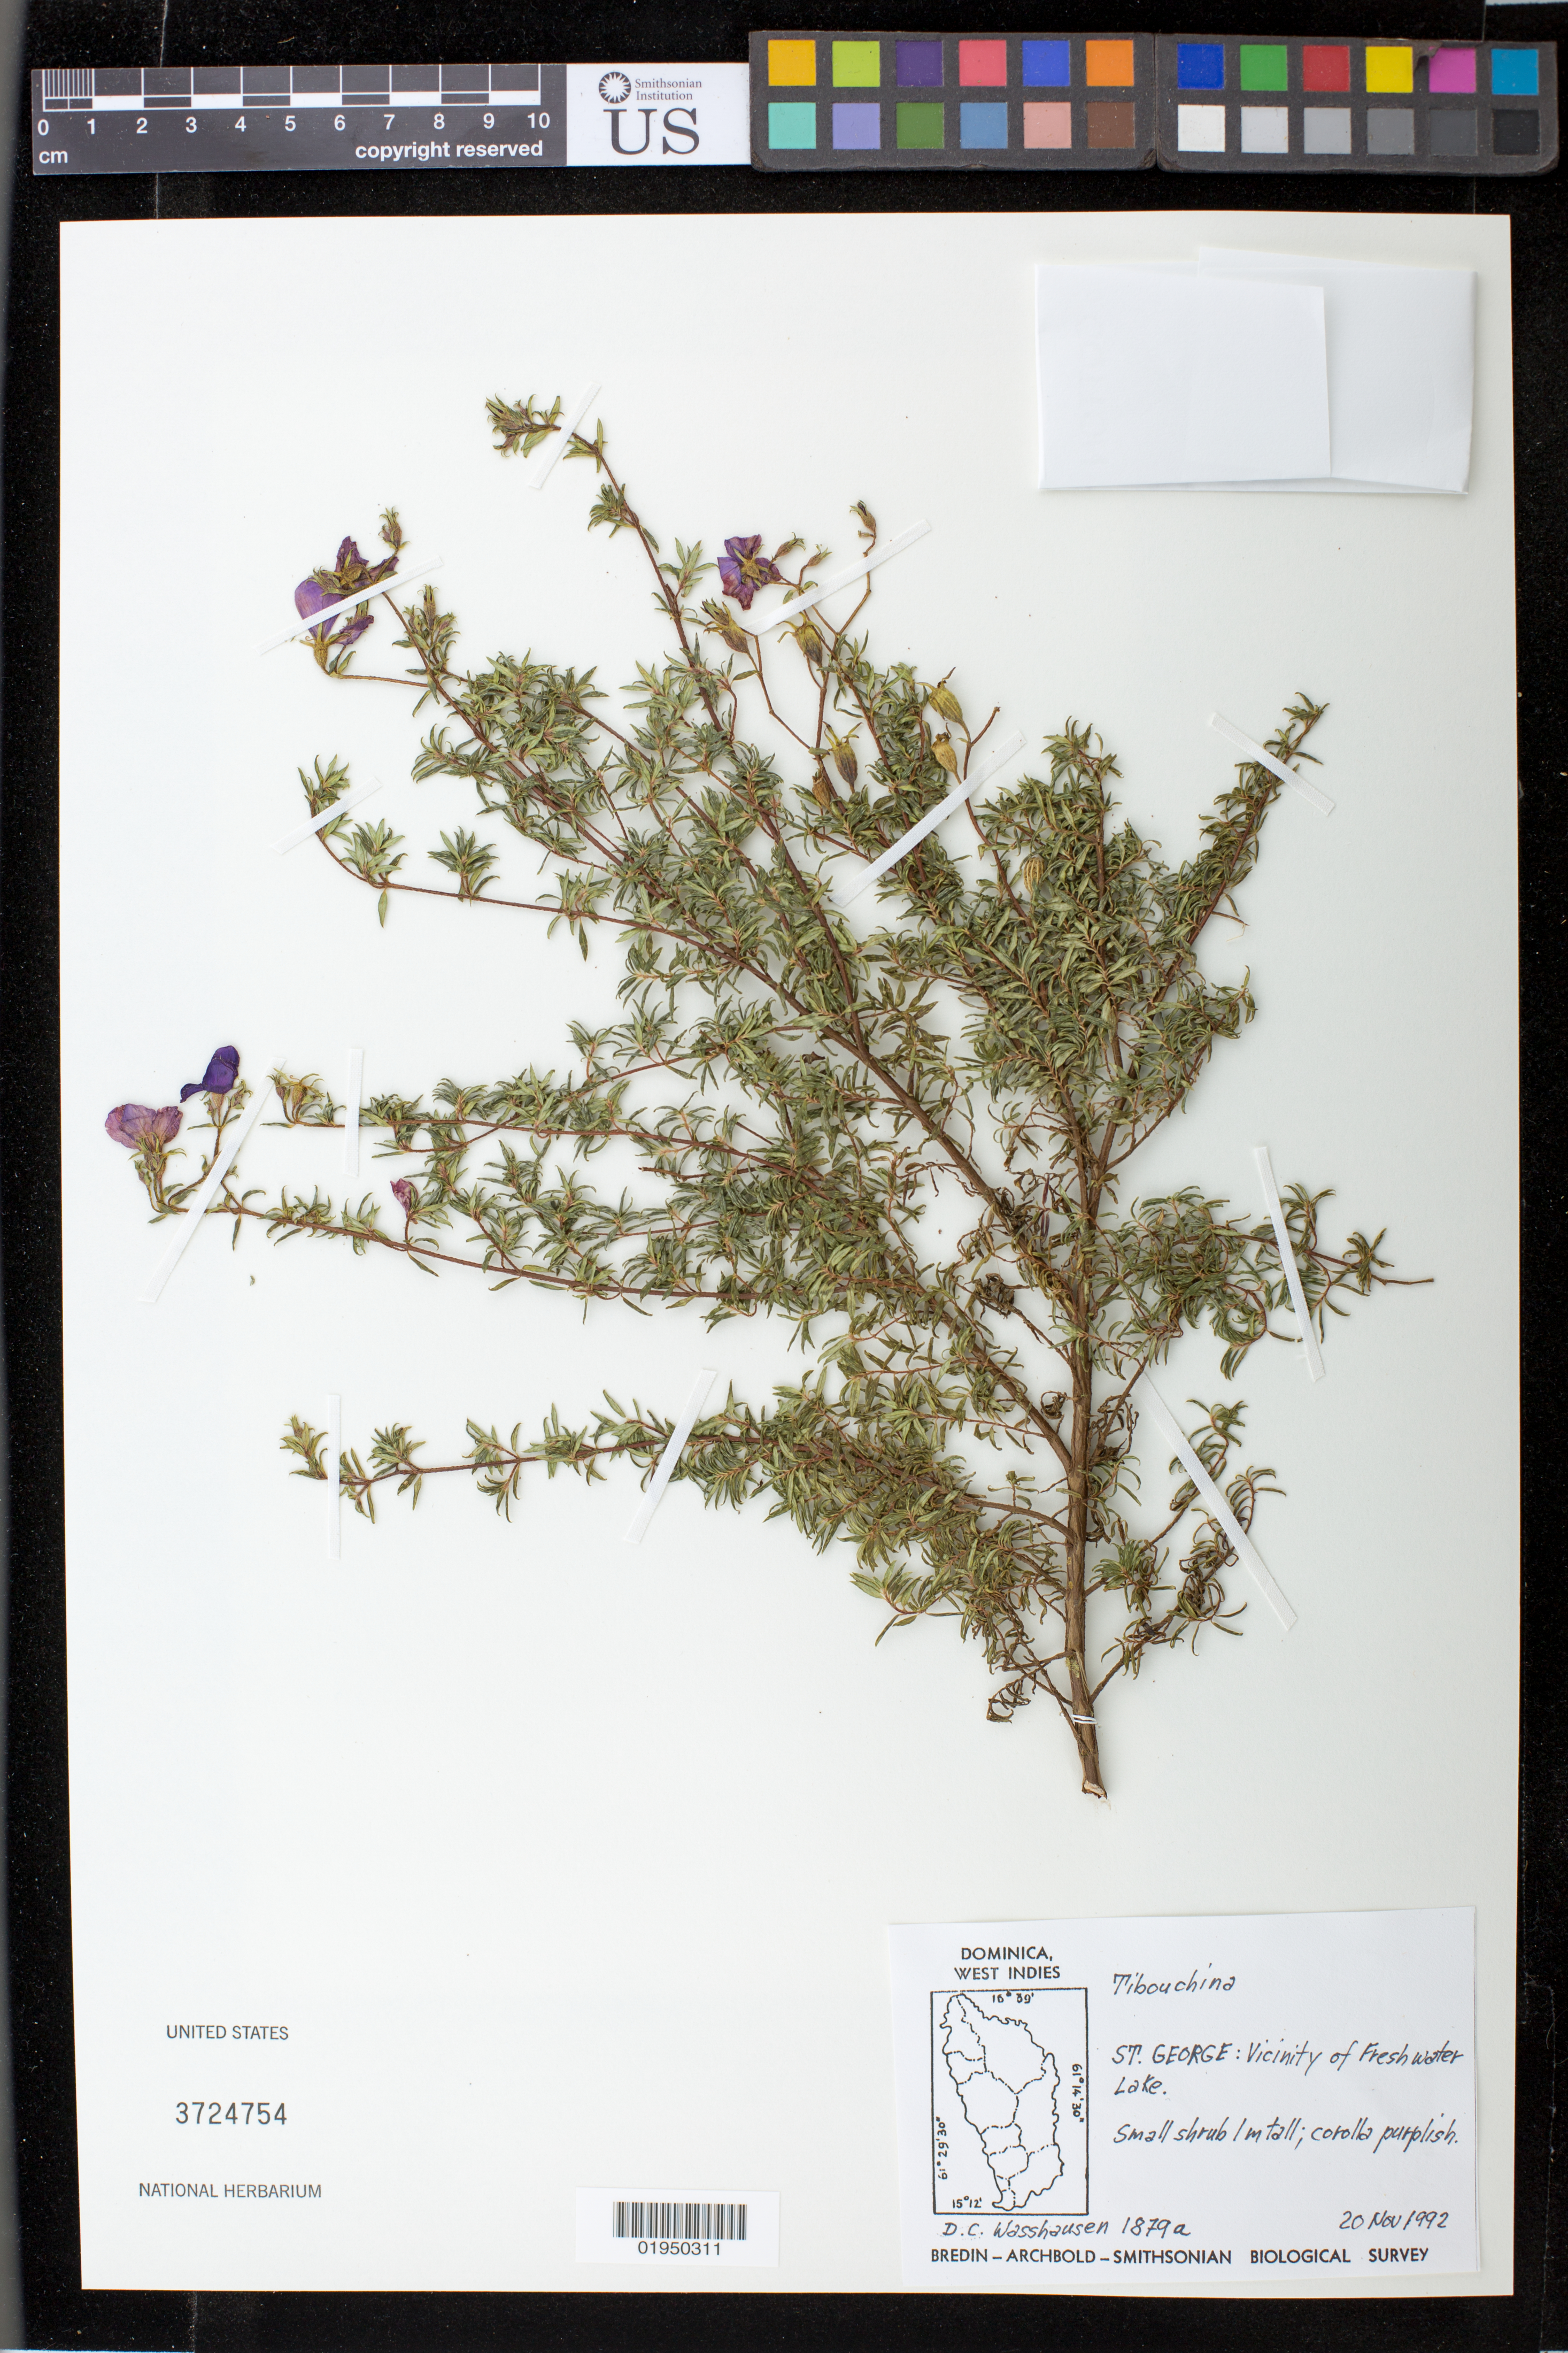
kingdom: Plantae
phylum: Tracheophyta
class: Magnoliopsida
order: Myrtales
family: Melastomataceae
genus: Chaetogastra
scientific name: Chaetogastra chironioides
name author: Griseb.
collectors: D. C. Wasshausen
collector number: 1879a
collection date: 1992-11-20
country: Dominica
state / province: St. George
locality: vicinity of Freshwater Lake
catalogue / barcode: US 3724754